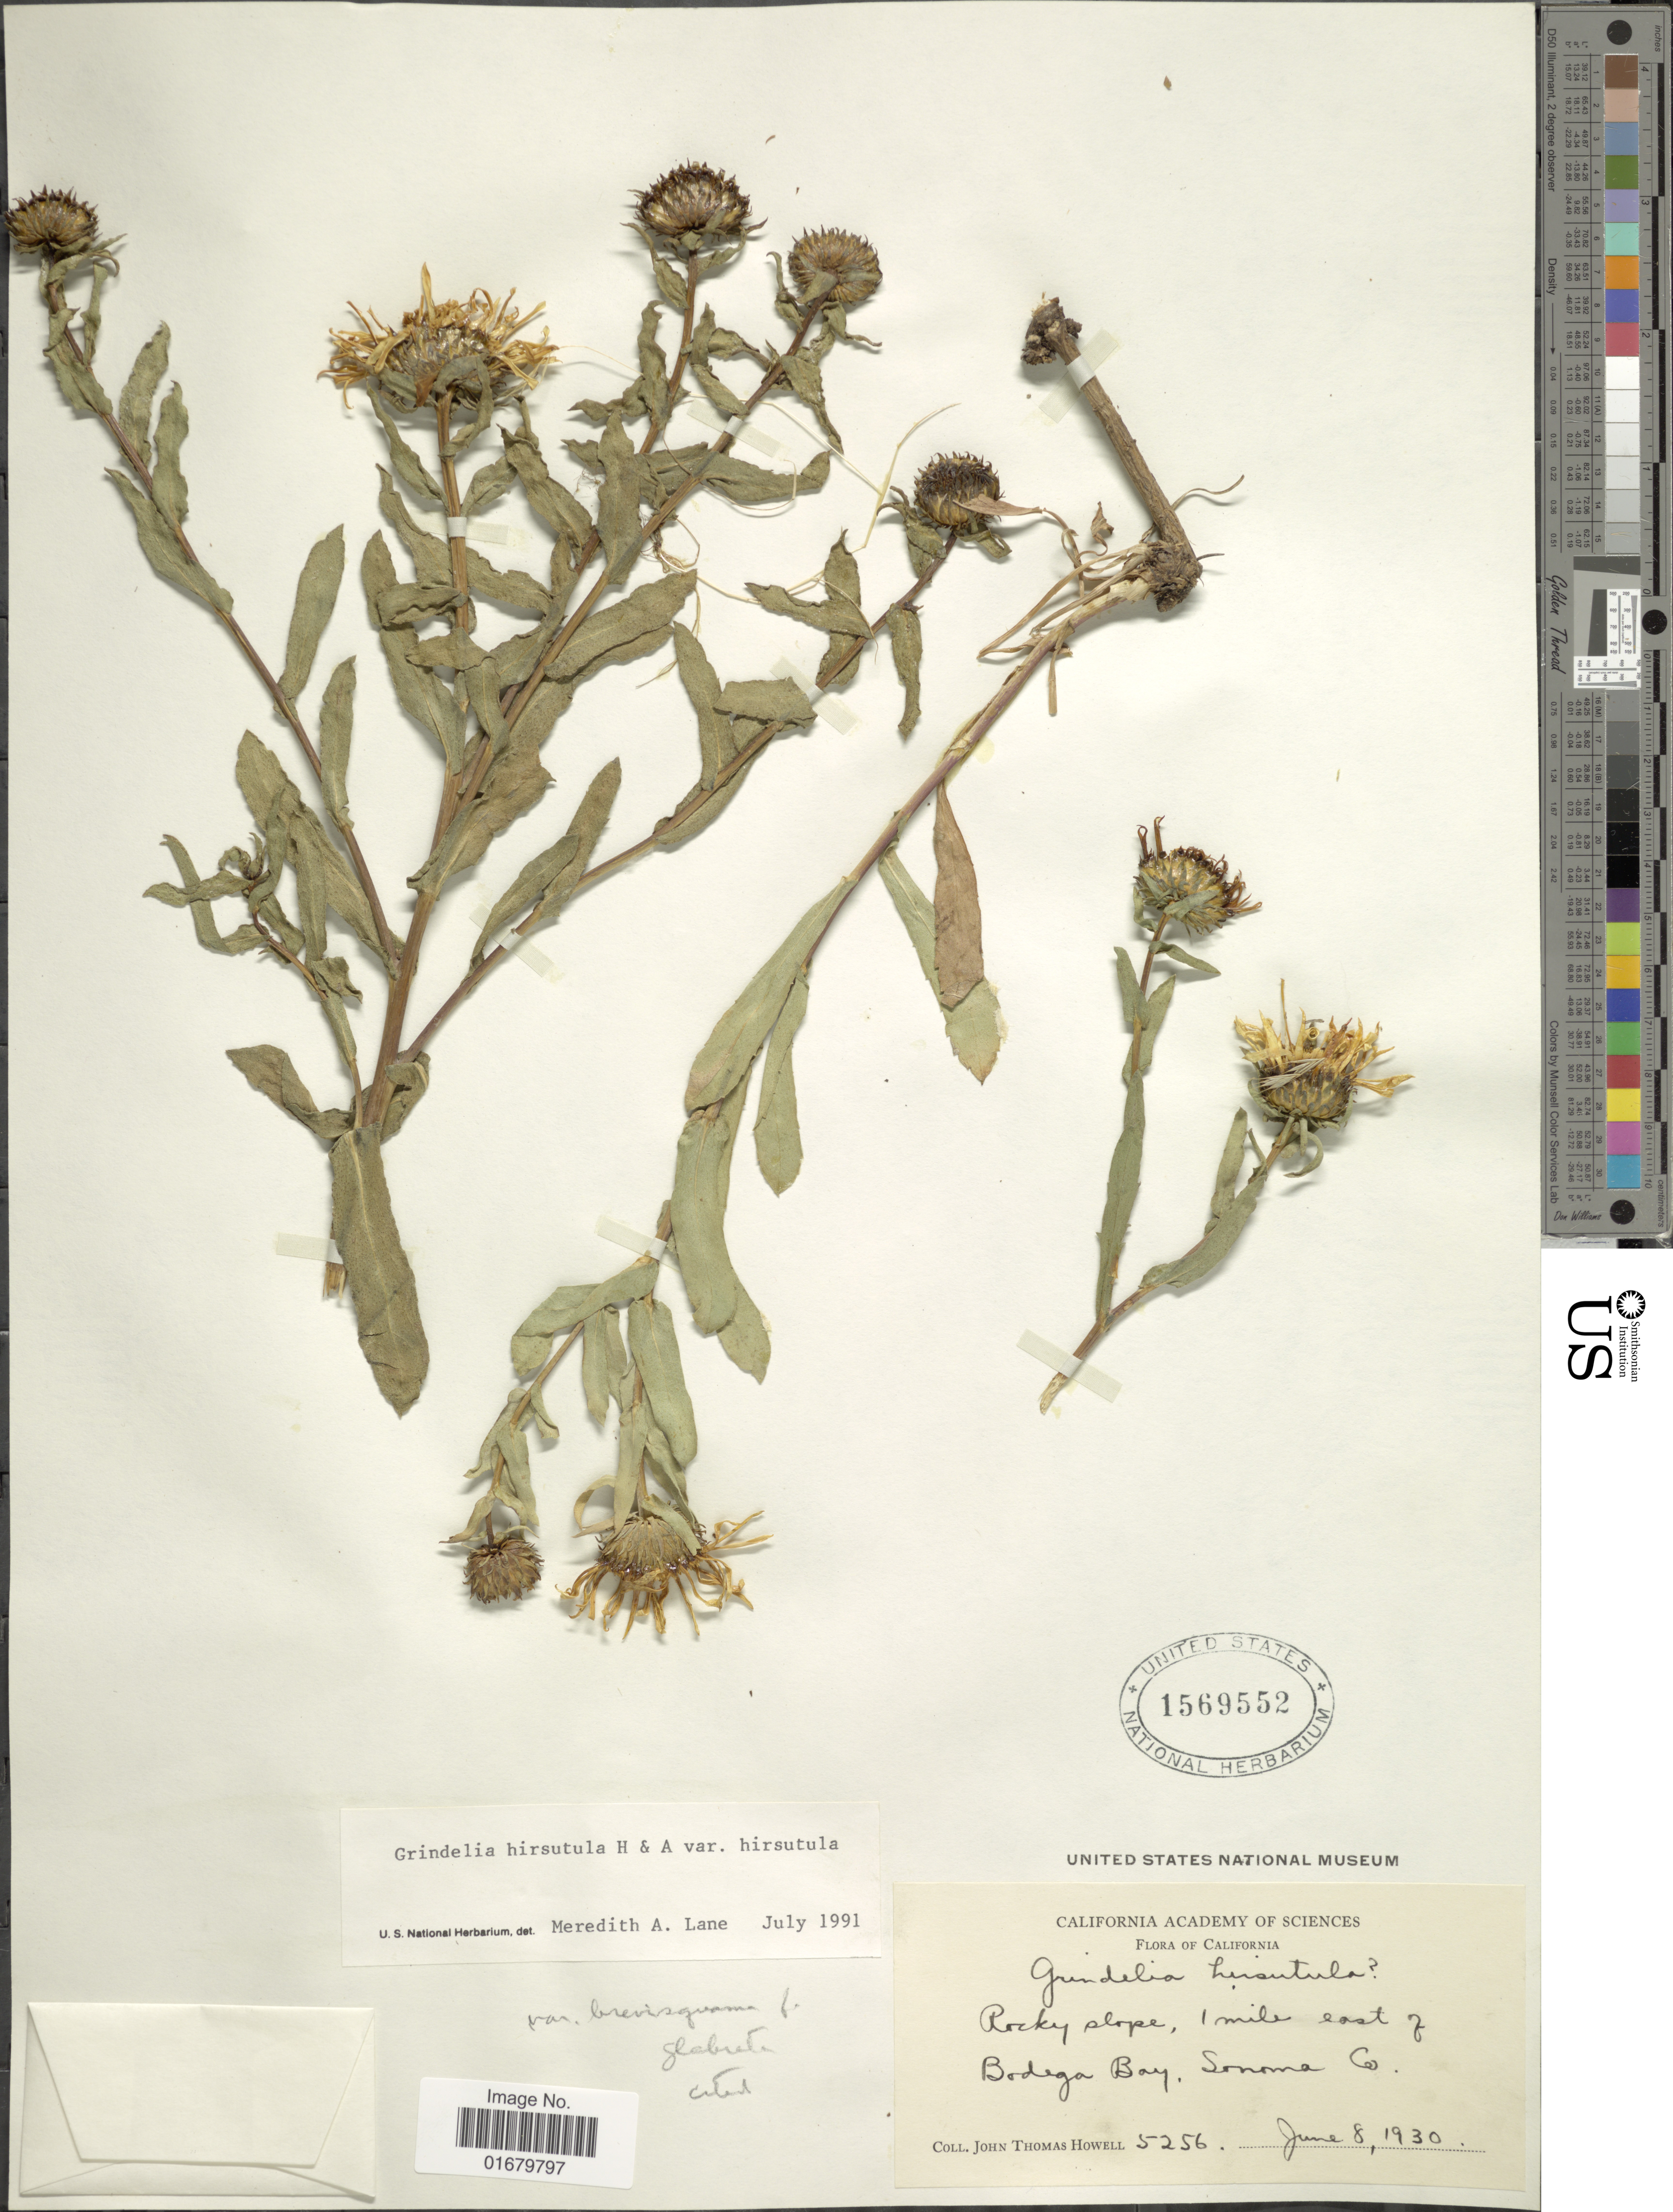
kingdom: Plantae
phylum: Tracheophyta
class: Magnoliopsida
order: Asterales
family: Asteraceae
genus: Grindelia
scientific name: Grindelia hirsutula var. hirsutula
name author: Hook. & Arn.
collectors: J. T. Howell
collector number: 5256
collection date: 1930-06-08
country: United States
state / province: California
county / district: Sonoma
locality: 1 mile east of Bodega Bay, Sonoma Co.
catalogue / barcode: US 1569552